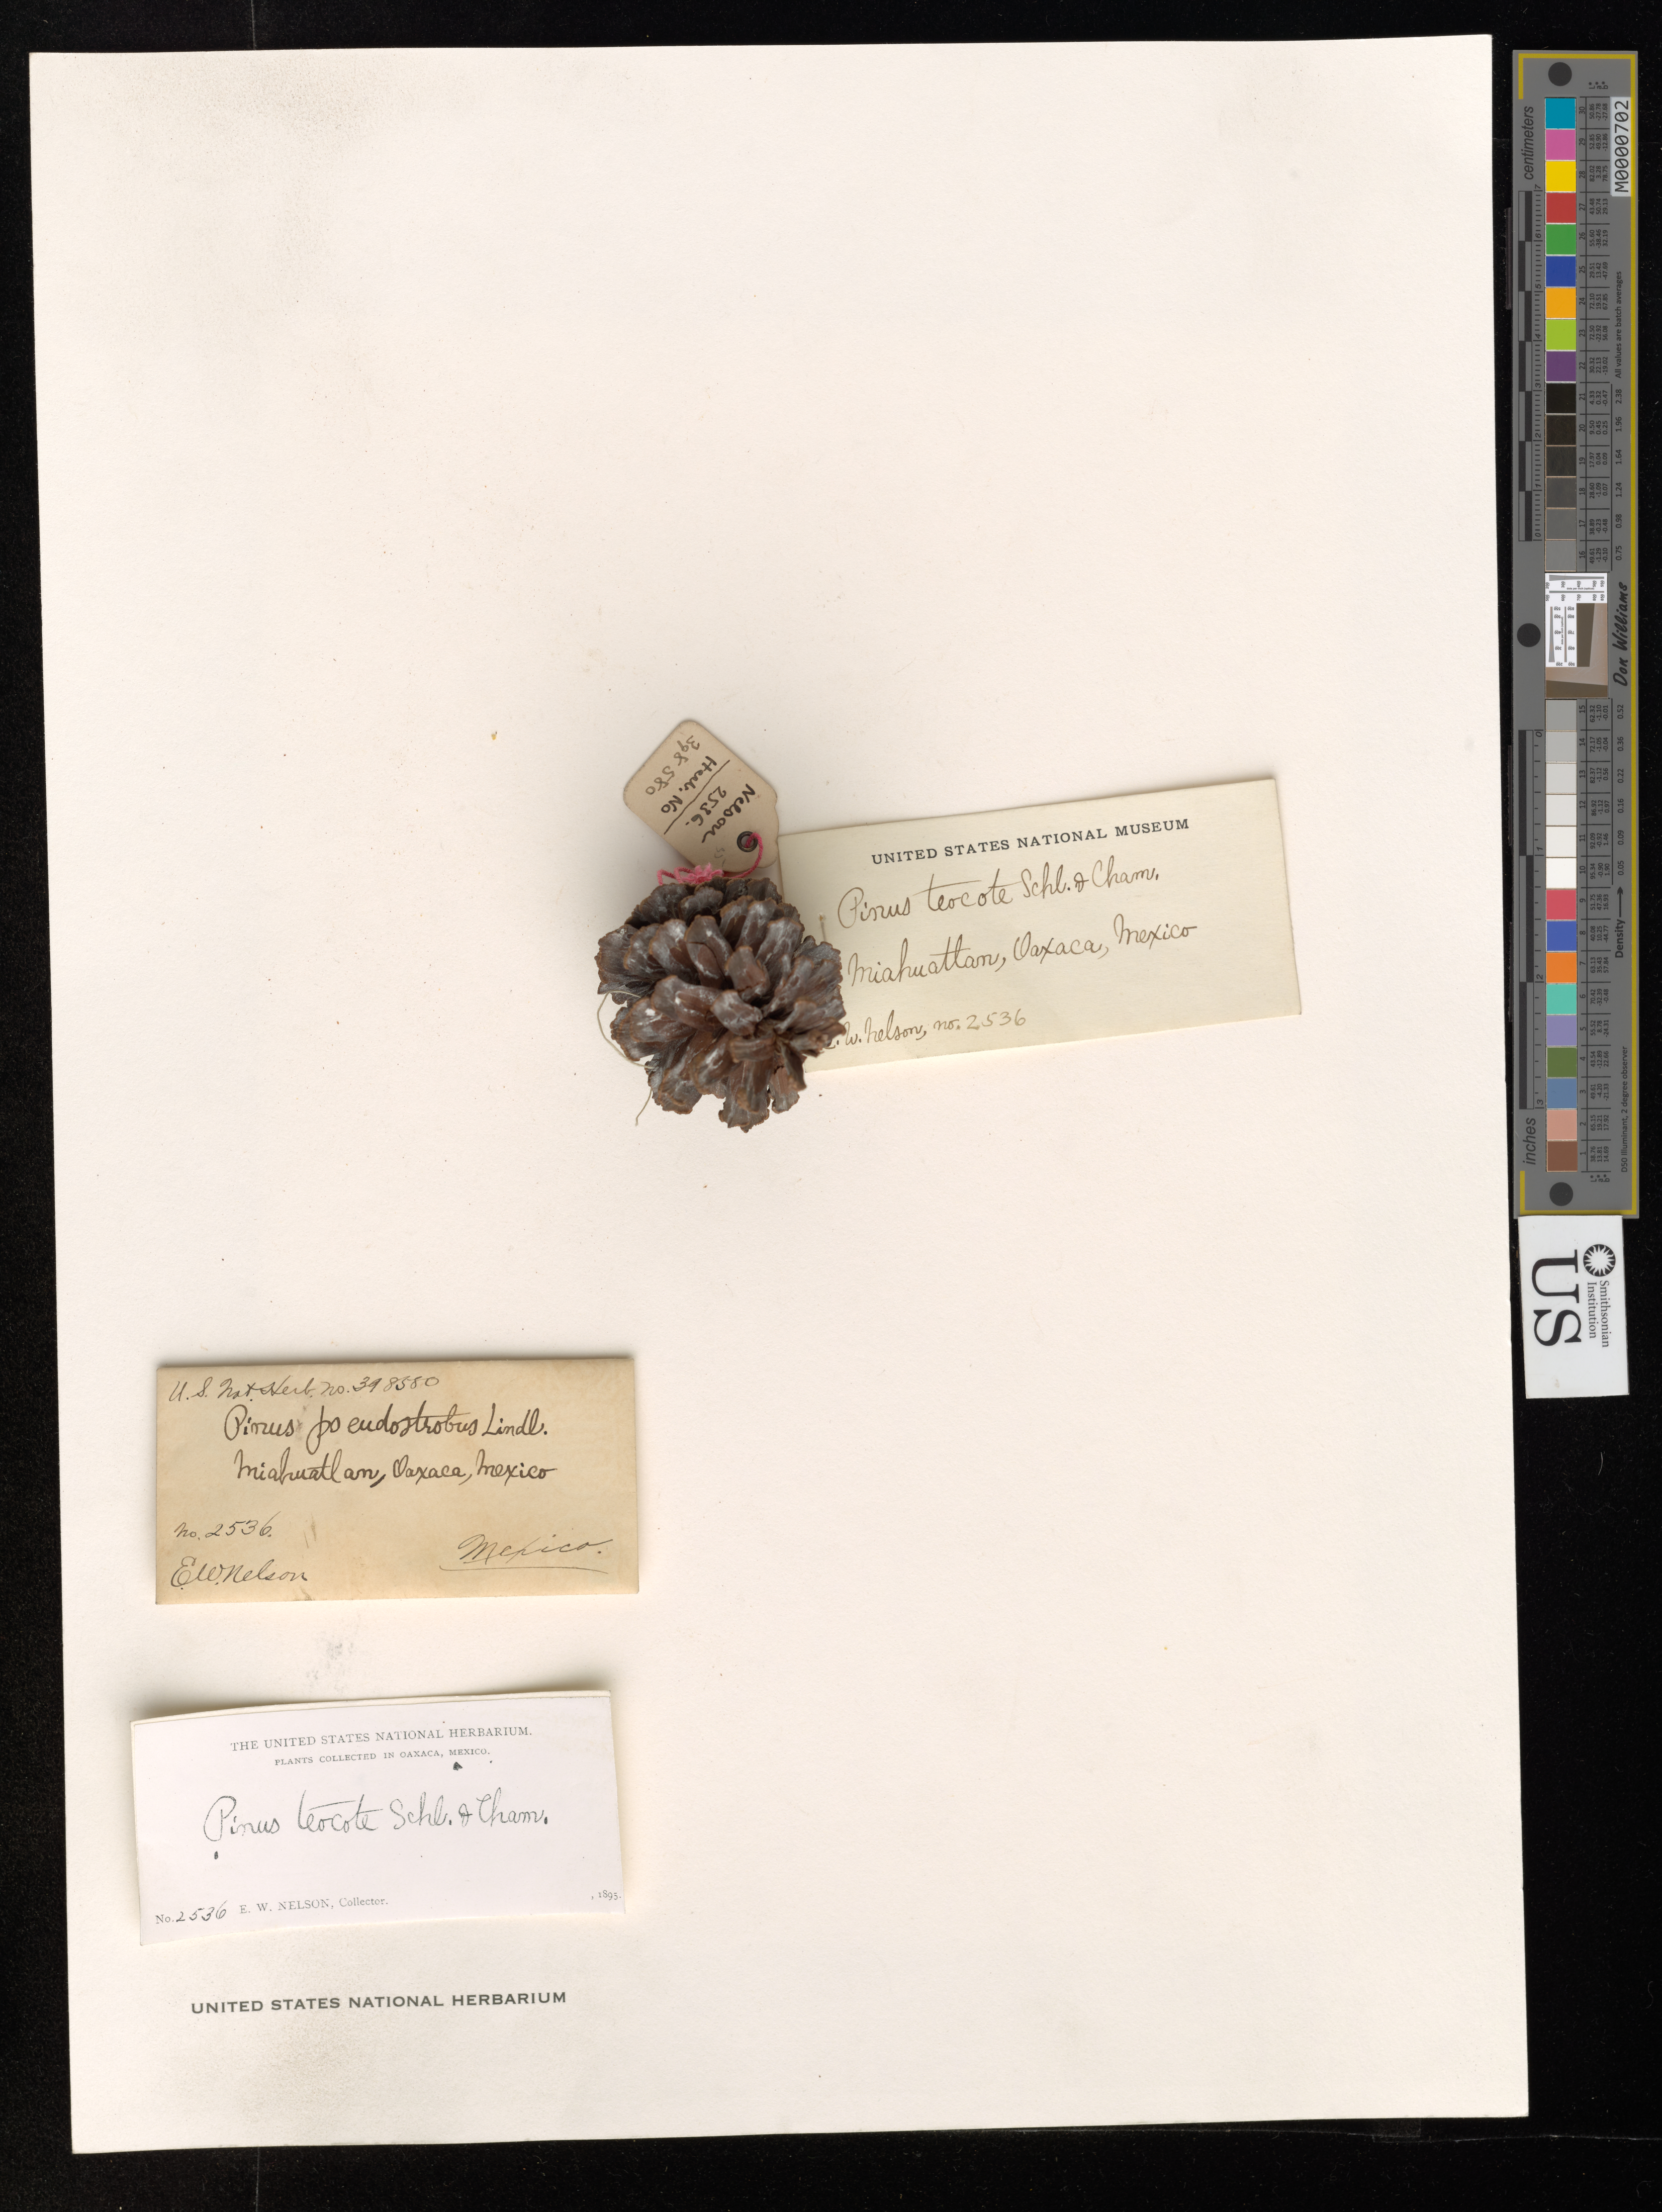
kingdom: Plantae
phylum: Tracheophyta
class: Pinopsida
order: Pinales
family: Pinaceae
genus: Abies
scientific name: Abies religiosa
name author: (Kunth) Schltdl. & Cham.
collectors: E. W. Nelson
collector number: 2536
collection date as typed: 1895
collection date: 1895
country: Mexico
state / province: Oaxaca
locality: Miahuatlan.